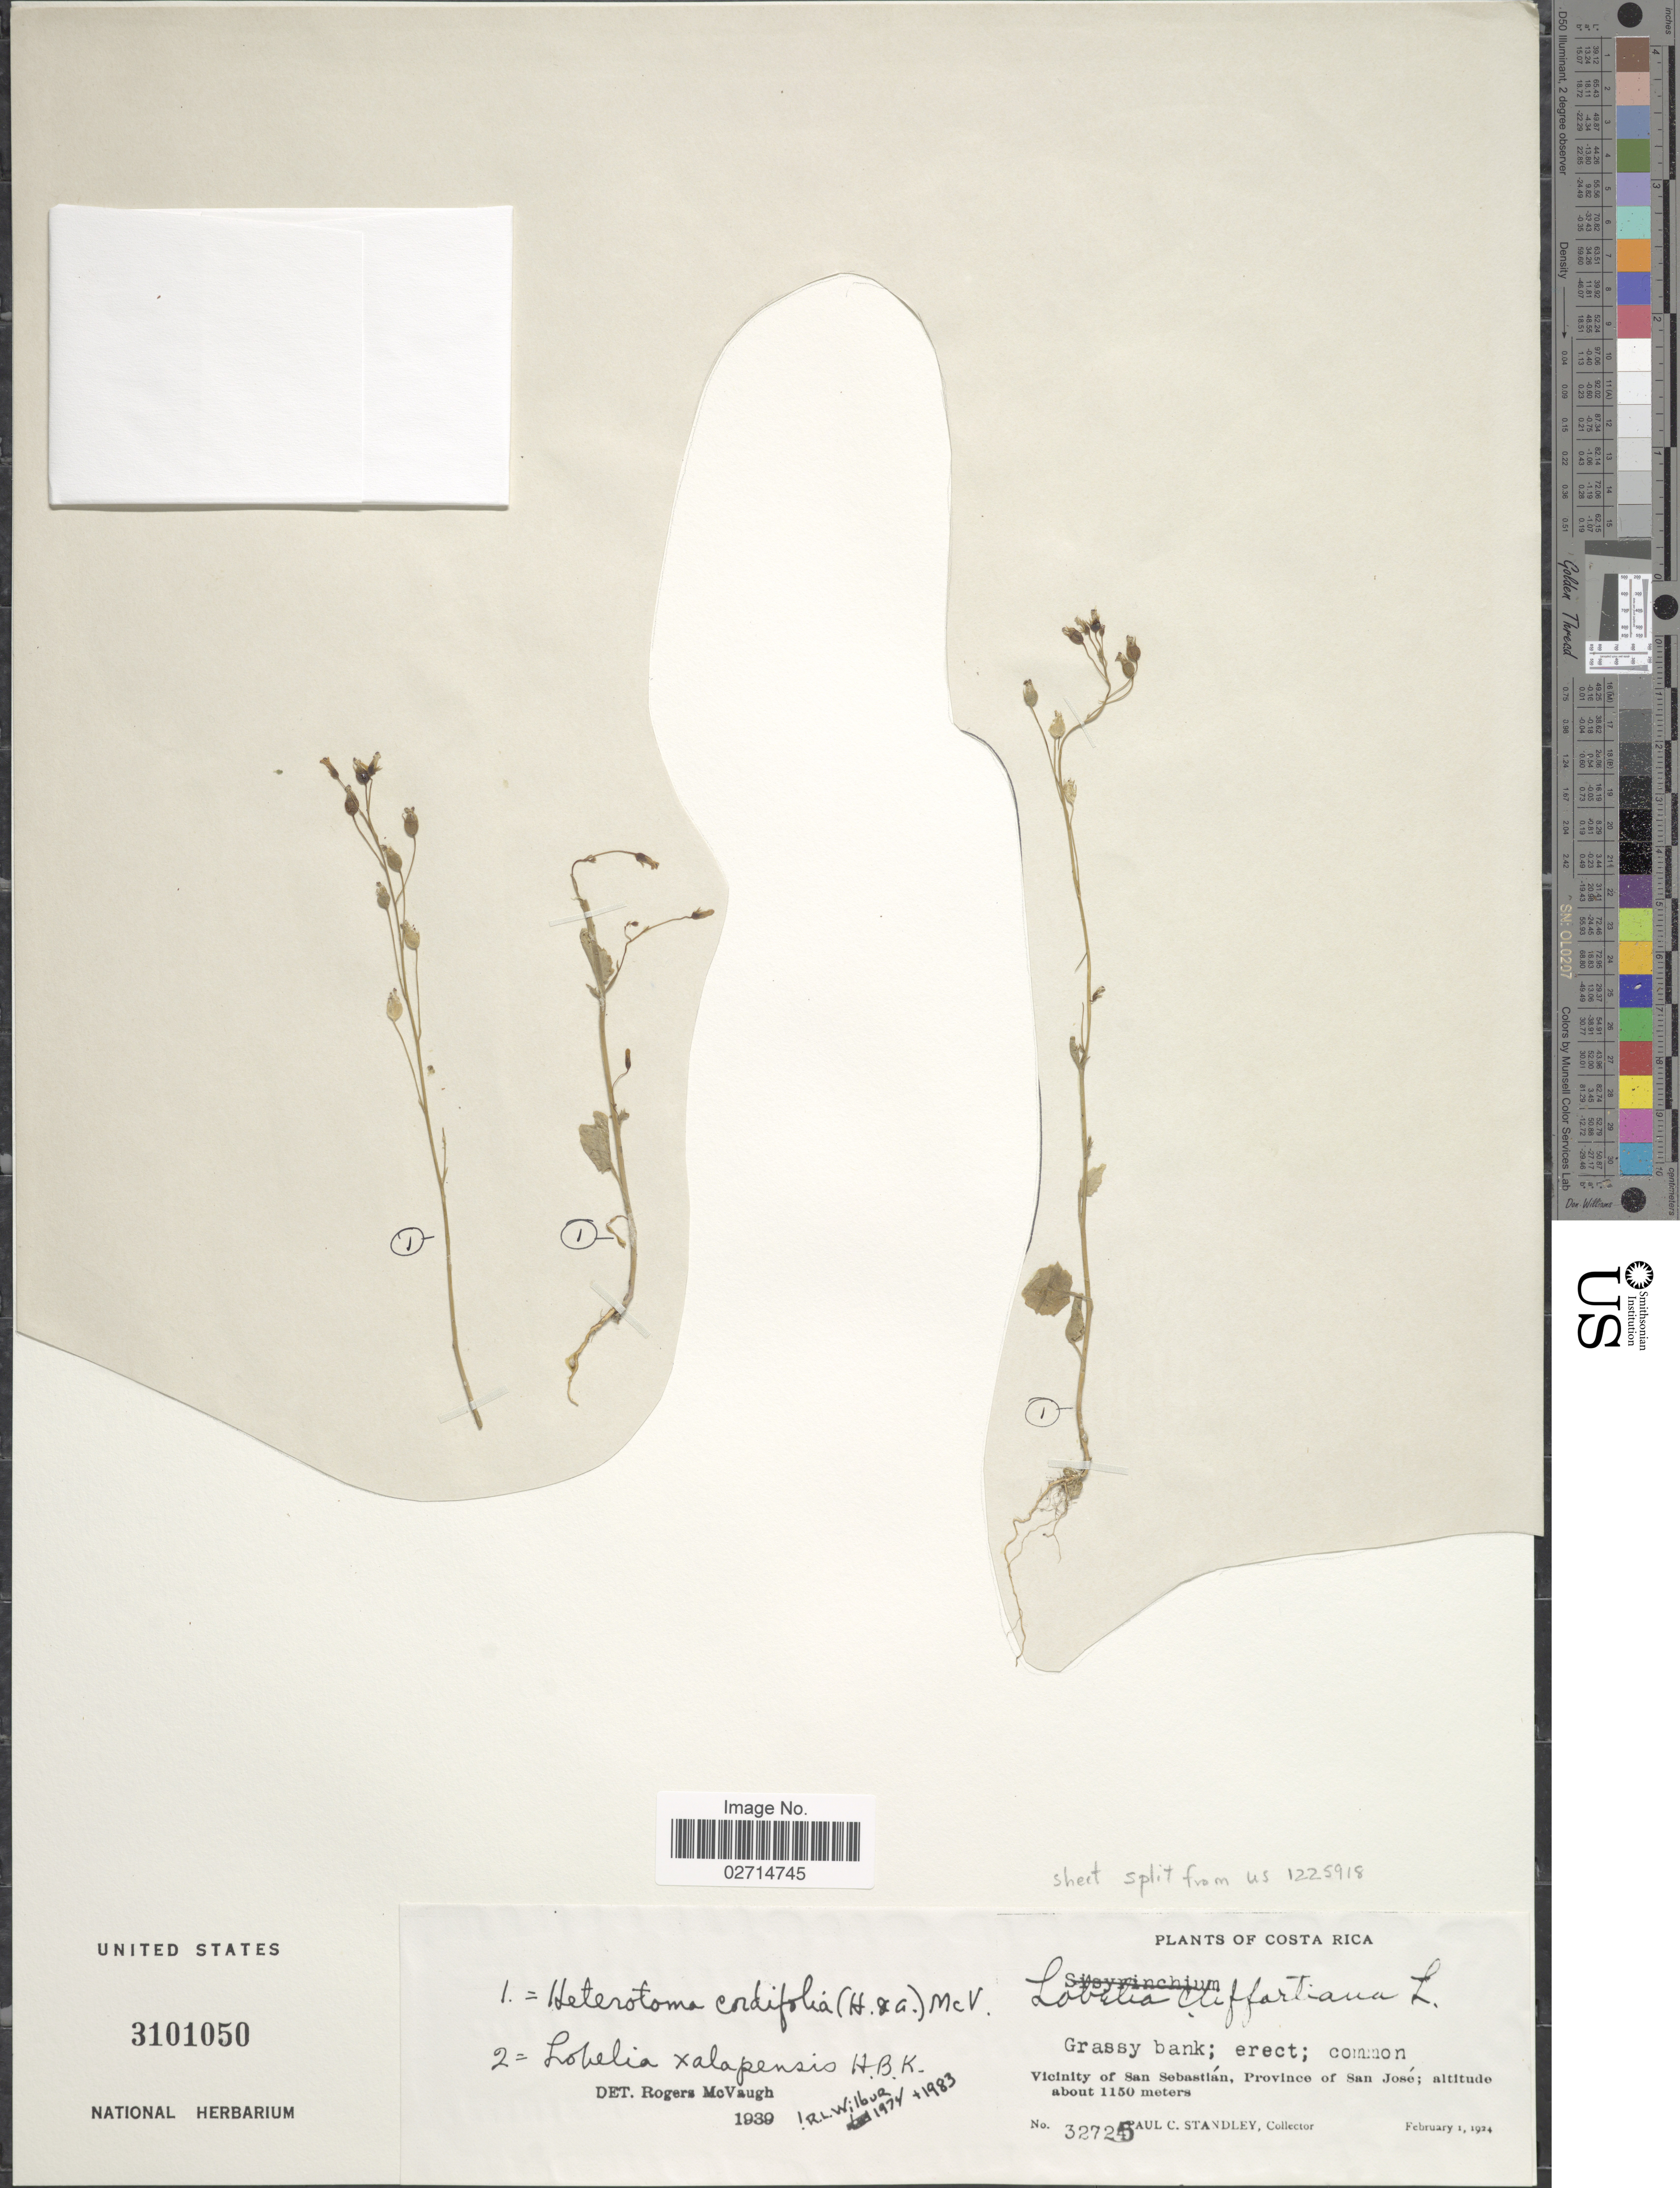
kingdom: Plantae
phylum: Tracheophyta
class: Magnoliopsida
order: Asterales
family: Campanulaceae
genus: Lobelia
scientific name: Lobelia cordifolia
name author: Hook. & Arn.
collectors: P. C. Standley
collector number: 32725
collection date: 1924-02-01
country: Costa Rica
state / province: San José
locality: Vicinity of San Sebastían.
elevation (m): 1150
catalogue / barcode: US 3101050